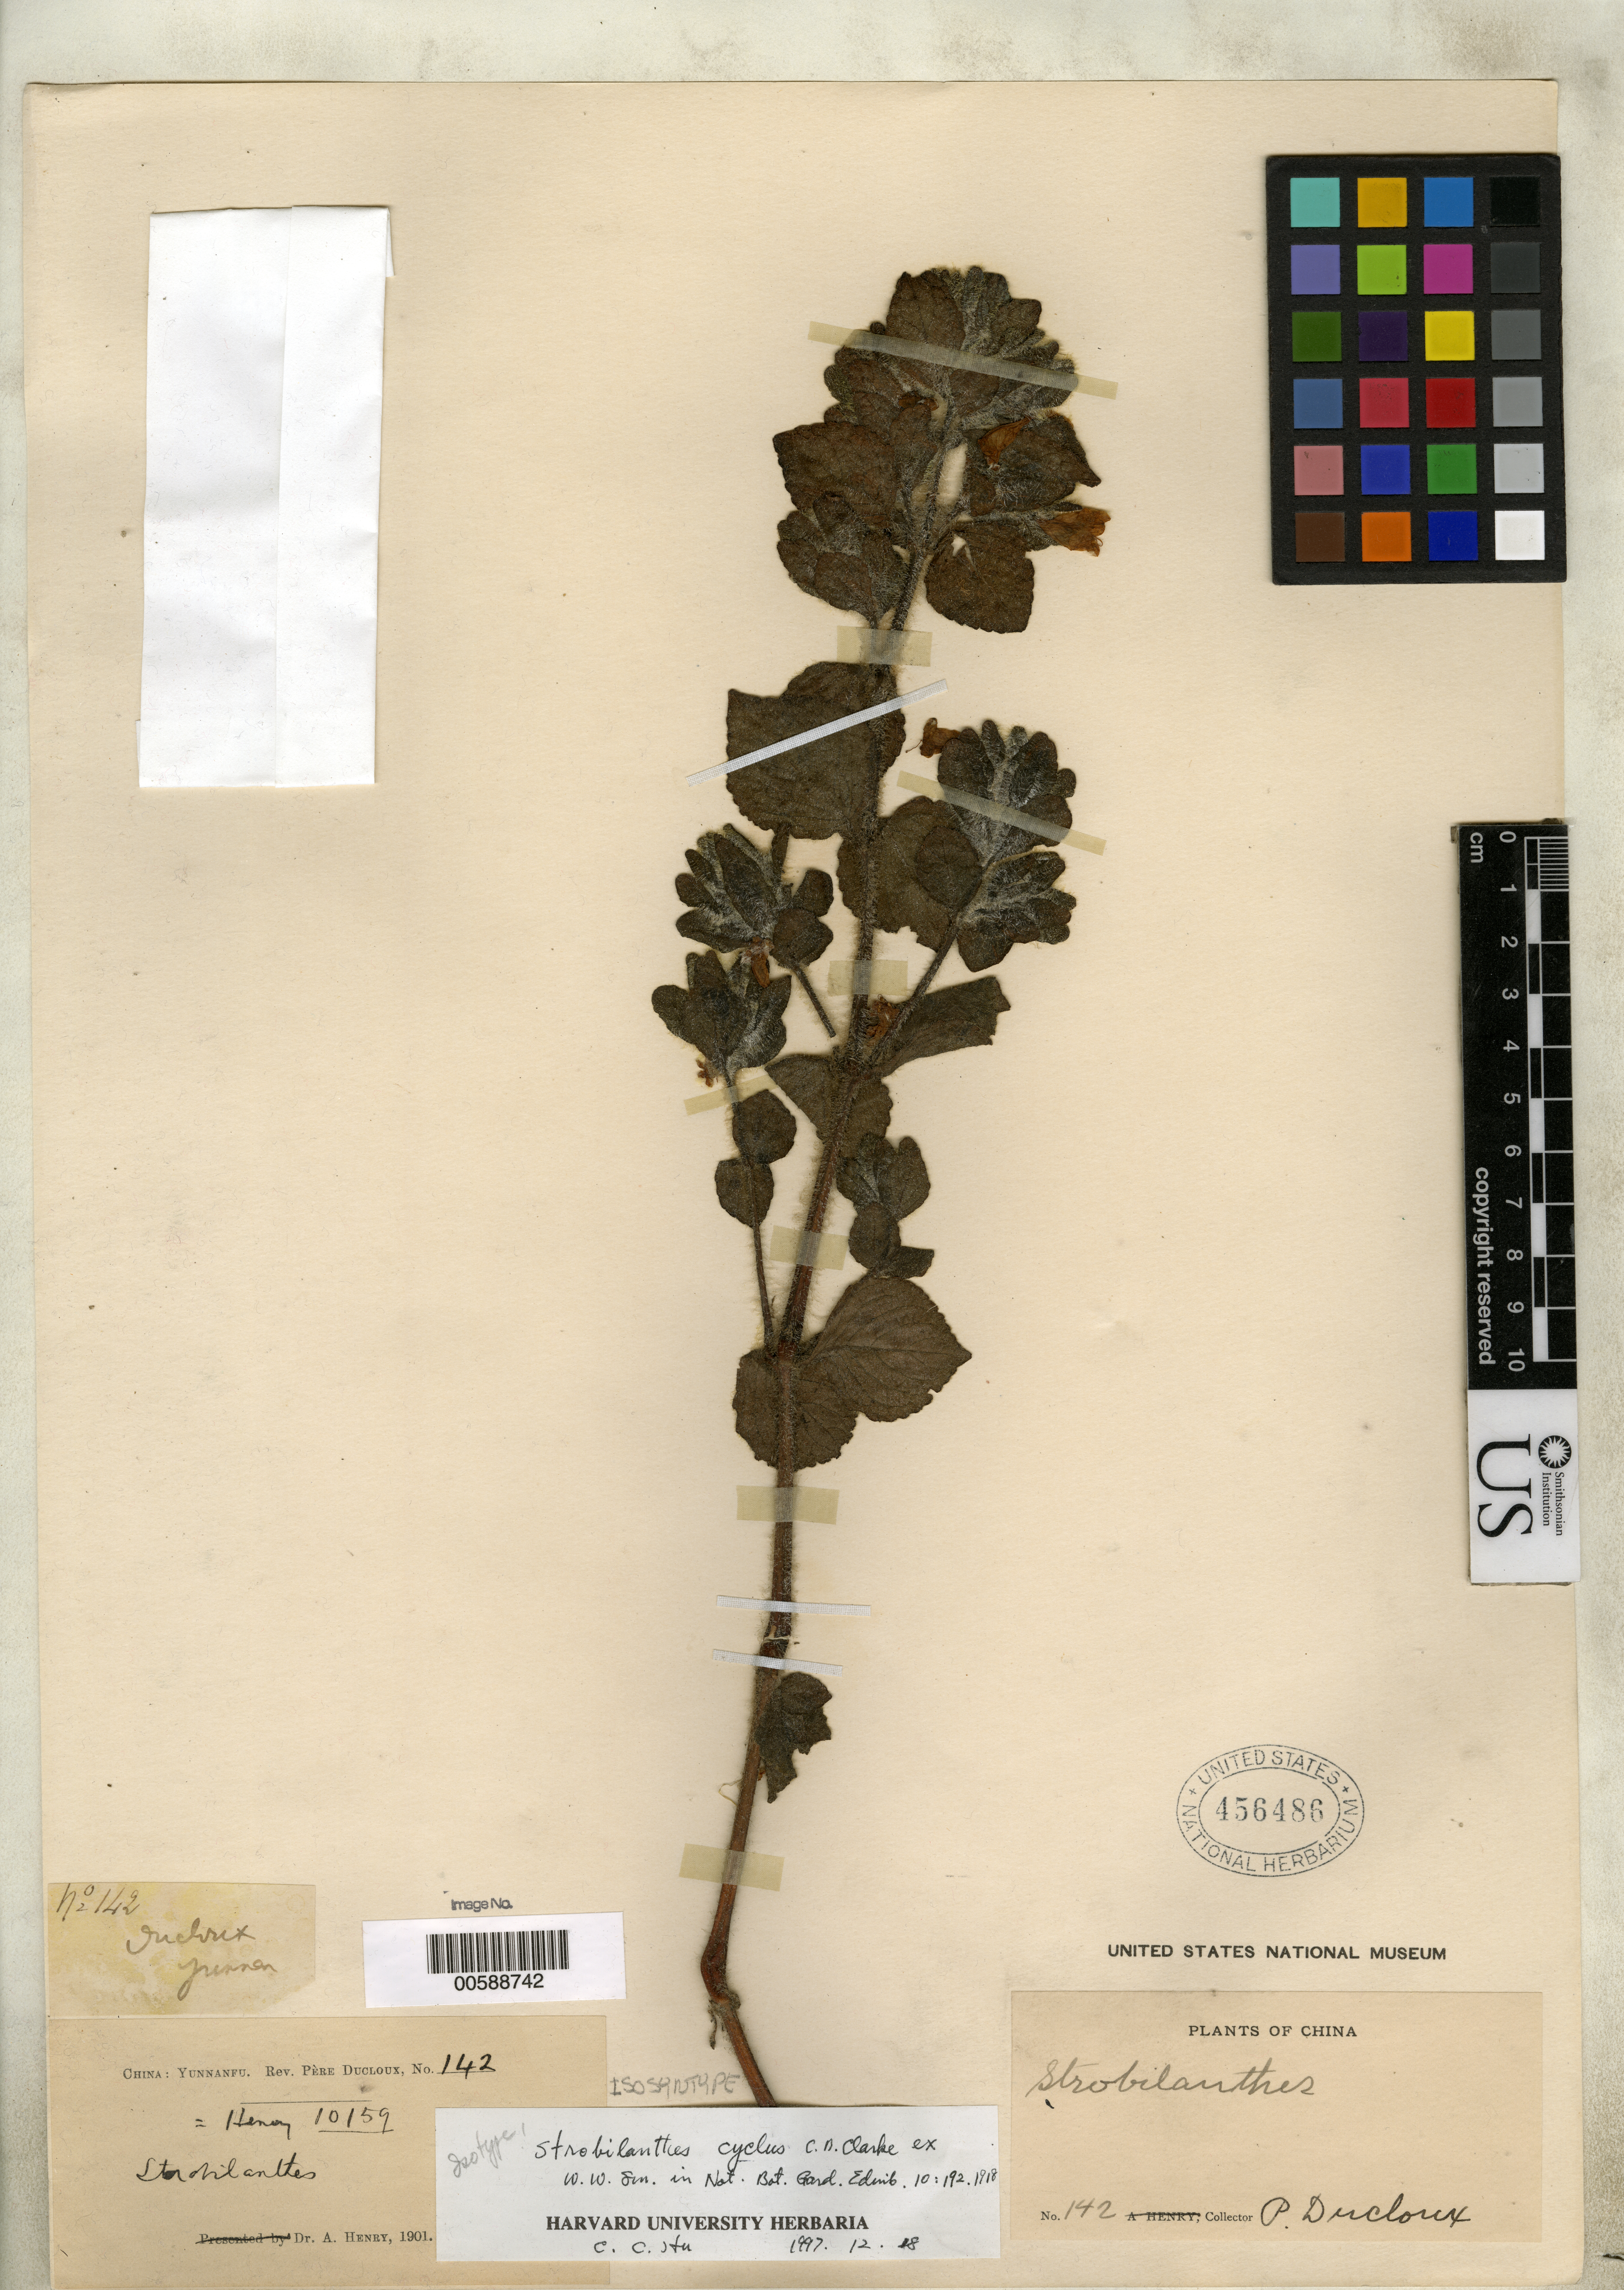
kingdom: Plantae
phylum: Tracheophyta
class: Magnoliopsida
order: Lamiales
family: Acanthaceae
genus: Strobilanthes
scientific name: Strobilanthes cyclus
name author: C.B. Clarke ex W.W. Sm.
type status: Isosyntype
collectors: A. Henry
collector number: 10159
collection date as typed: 1901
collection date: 1901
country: China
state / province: Yunnan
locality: Fu.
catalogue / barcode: US 456486